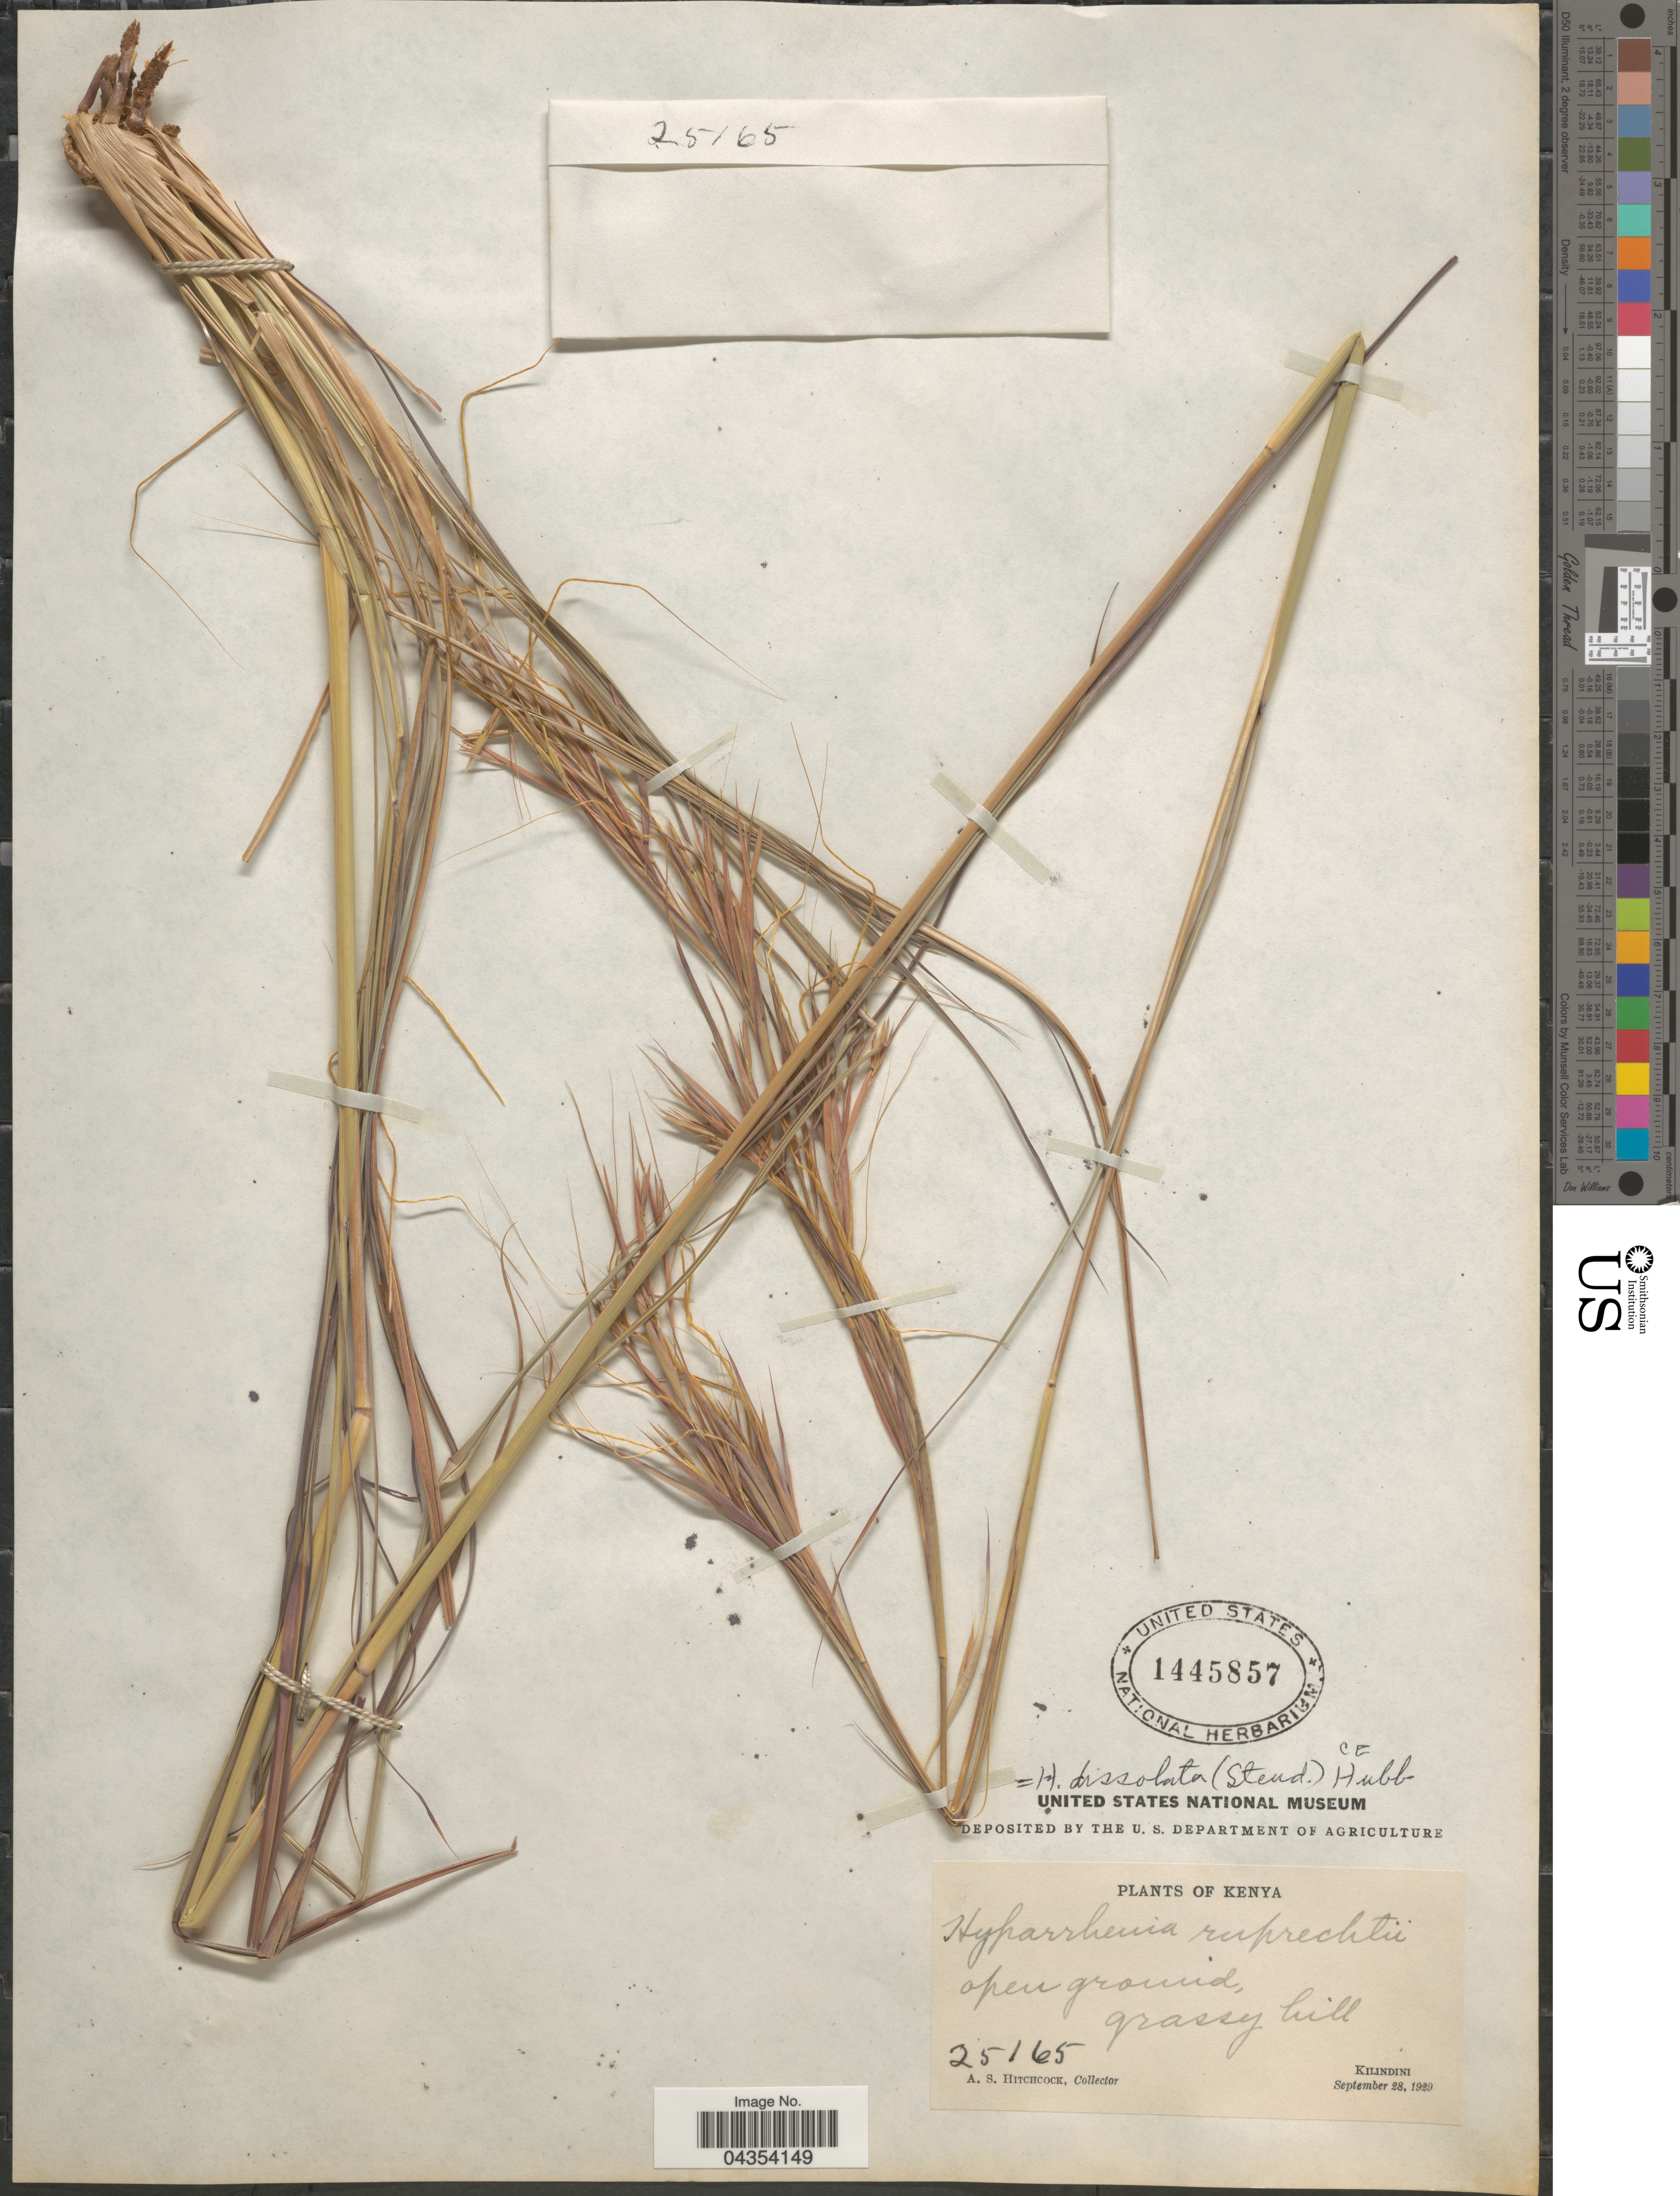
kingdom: Plantae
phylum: Tracheophyta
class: Liliopsida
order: Poales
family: Poaceae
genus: Hyperthelia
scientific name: Hyperthelia dissoluta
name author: (Nees ex Steud.) Clayton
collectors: A. S. Hitchcock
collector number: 25165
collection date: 1929-09-28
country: Kenya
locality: Kilindini.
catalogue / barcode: US 1445857